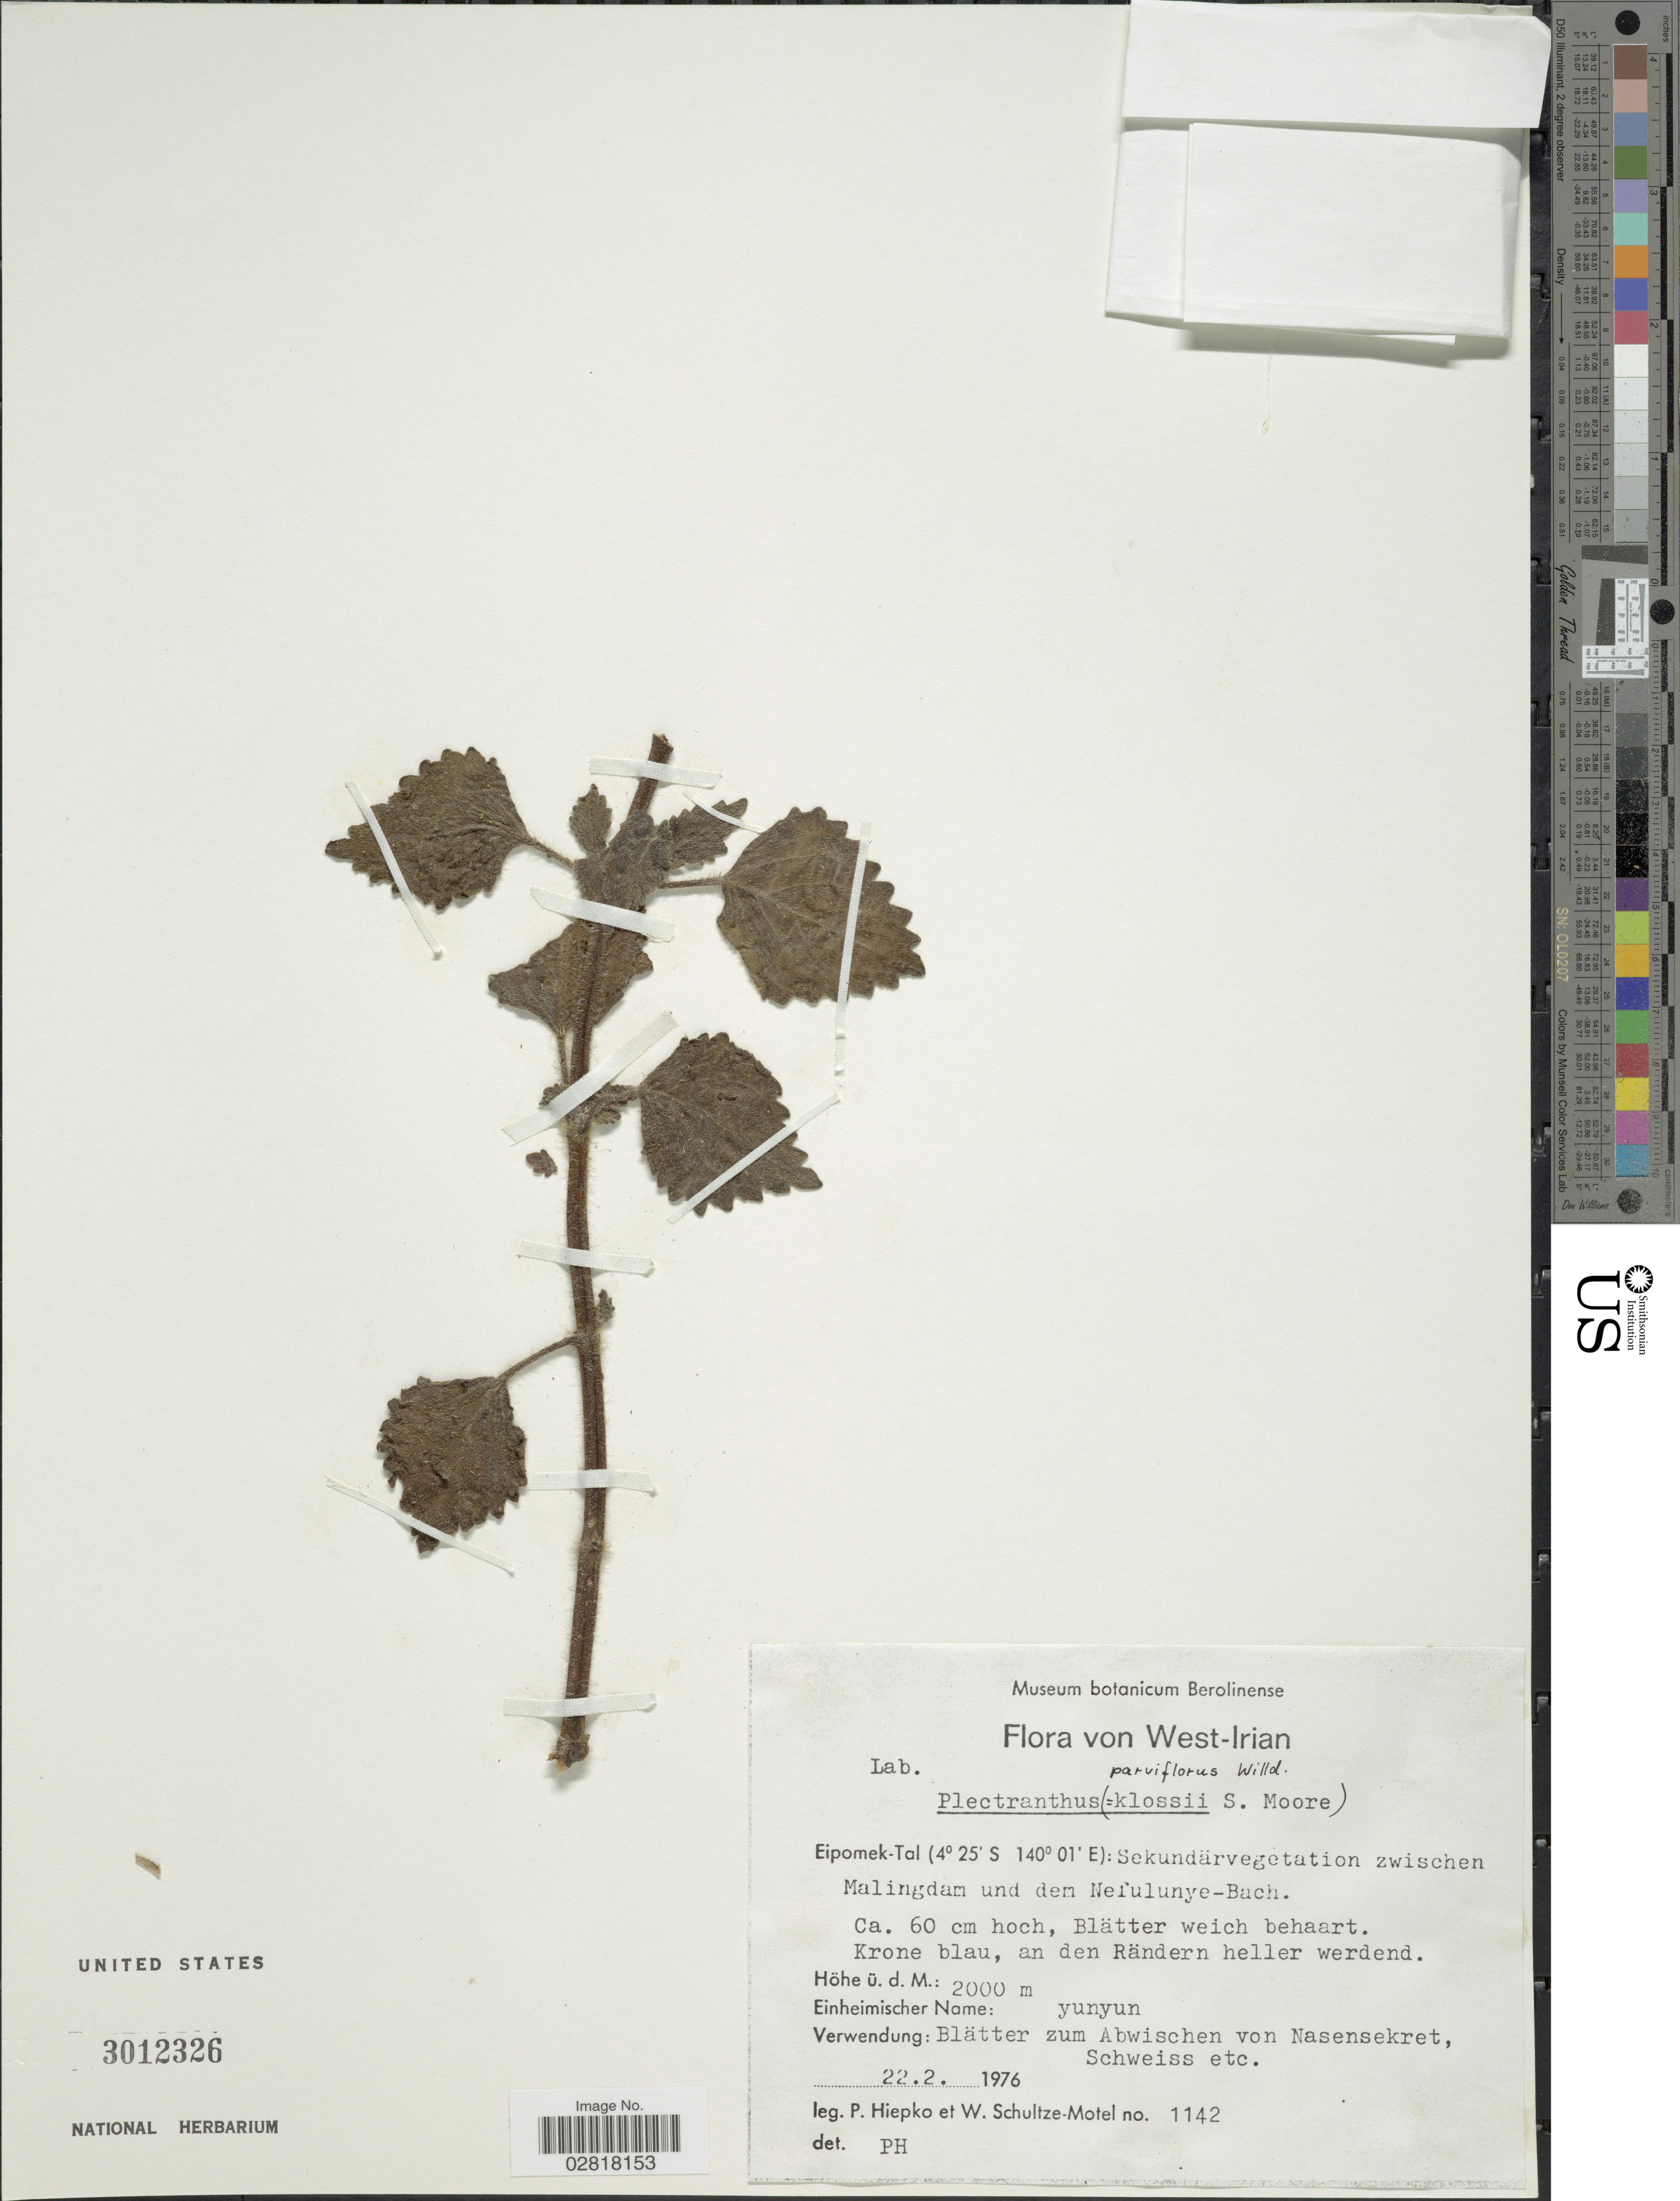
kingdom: Plantae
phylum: Tracheophyta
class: Magnoliopsida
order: Lamiales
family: Lamiaceae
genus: Plectranthus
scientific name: Plectranthus parviflorus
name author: Willd.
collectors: P. H. Hiepko & W. Schultze-Motel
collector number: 1142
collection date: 1976-02-22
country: Indonesia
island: New Guinea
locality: West-Irian, Eipomek-Tal: Sekundärvegetation zwischen Malingdam und dem Nefulunye-Bach.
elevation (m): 2000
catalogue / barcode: US 3012326